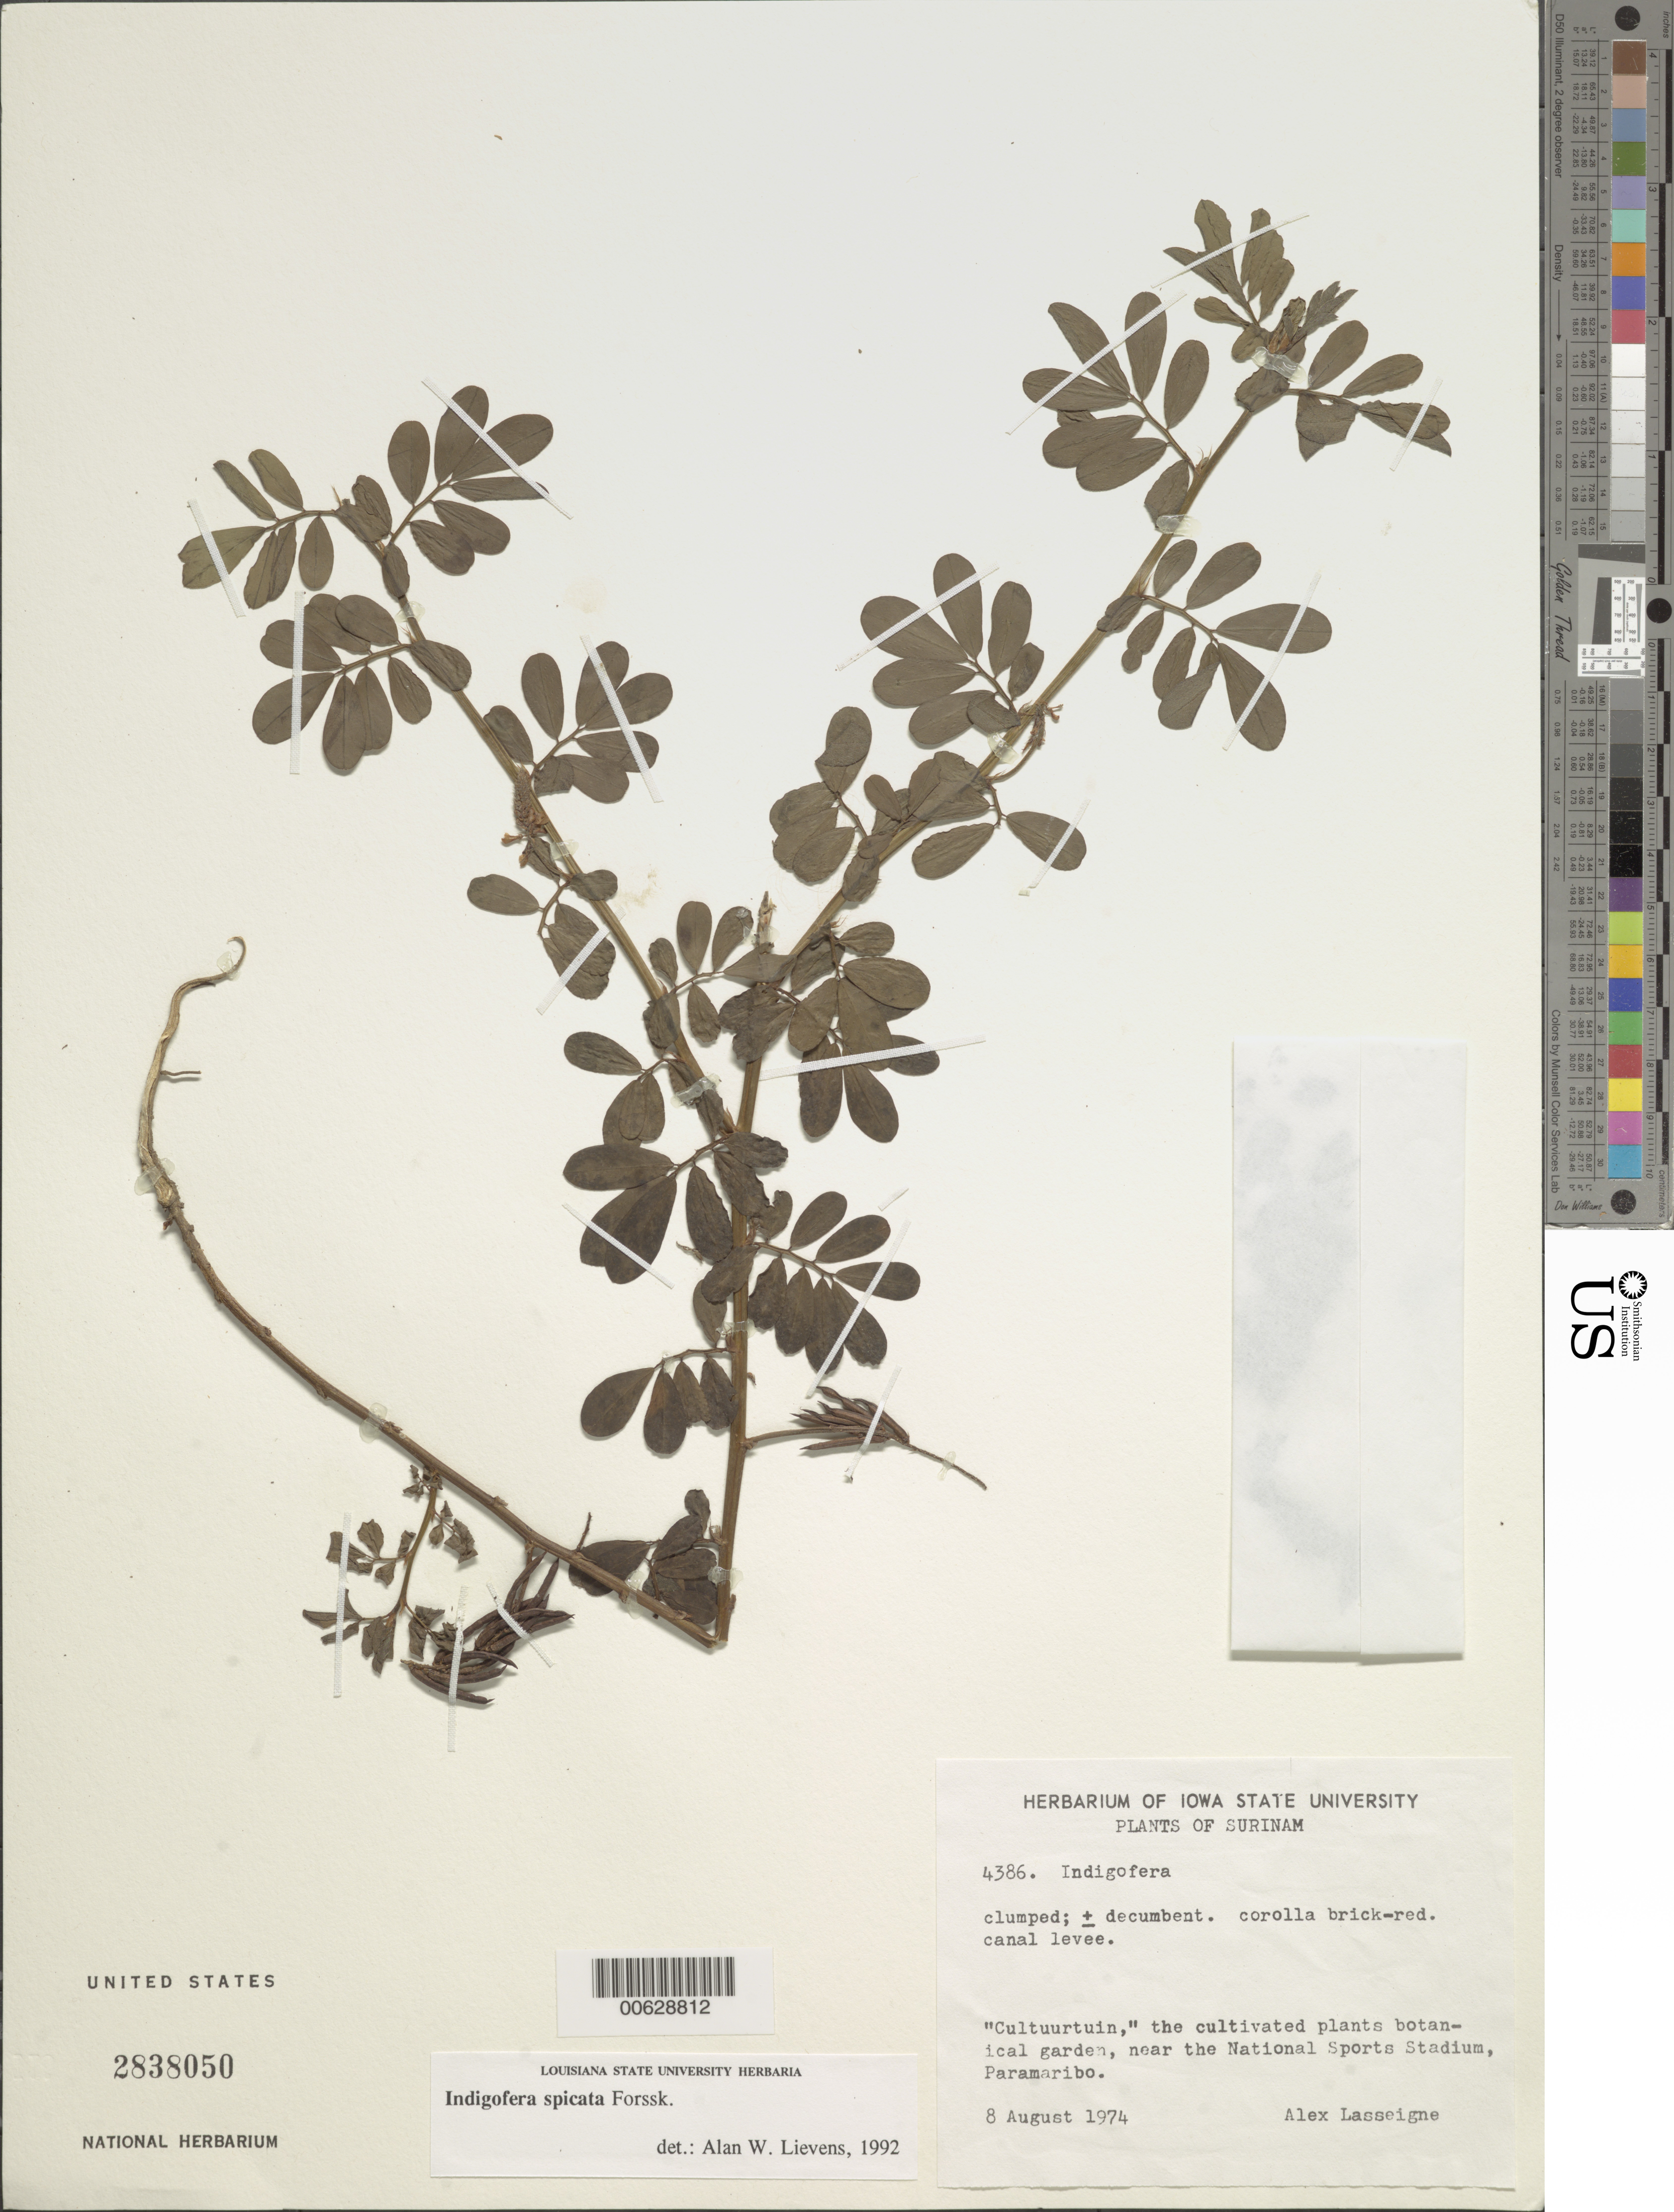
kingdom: Plantae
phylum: Tracheophyta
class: Magnoliopsida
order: Fabales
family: Fabaceae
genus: Indigofera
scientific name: Indigofera spicata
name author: Forssk.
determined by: Lievens, A. W., (LSU), Louisiana State University Herbarium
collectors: A. Lasseigne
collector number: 4386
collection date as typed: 8-Aug-74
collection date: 1974-08-08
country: Suriname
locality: Paramaribo, botanic garden near National Sports Stadium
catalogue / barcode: US 2838050